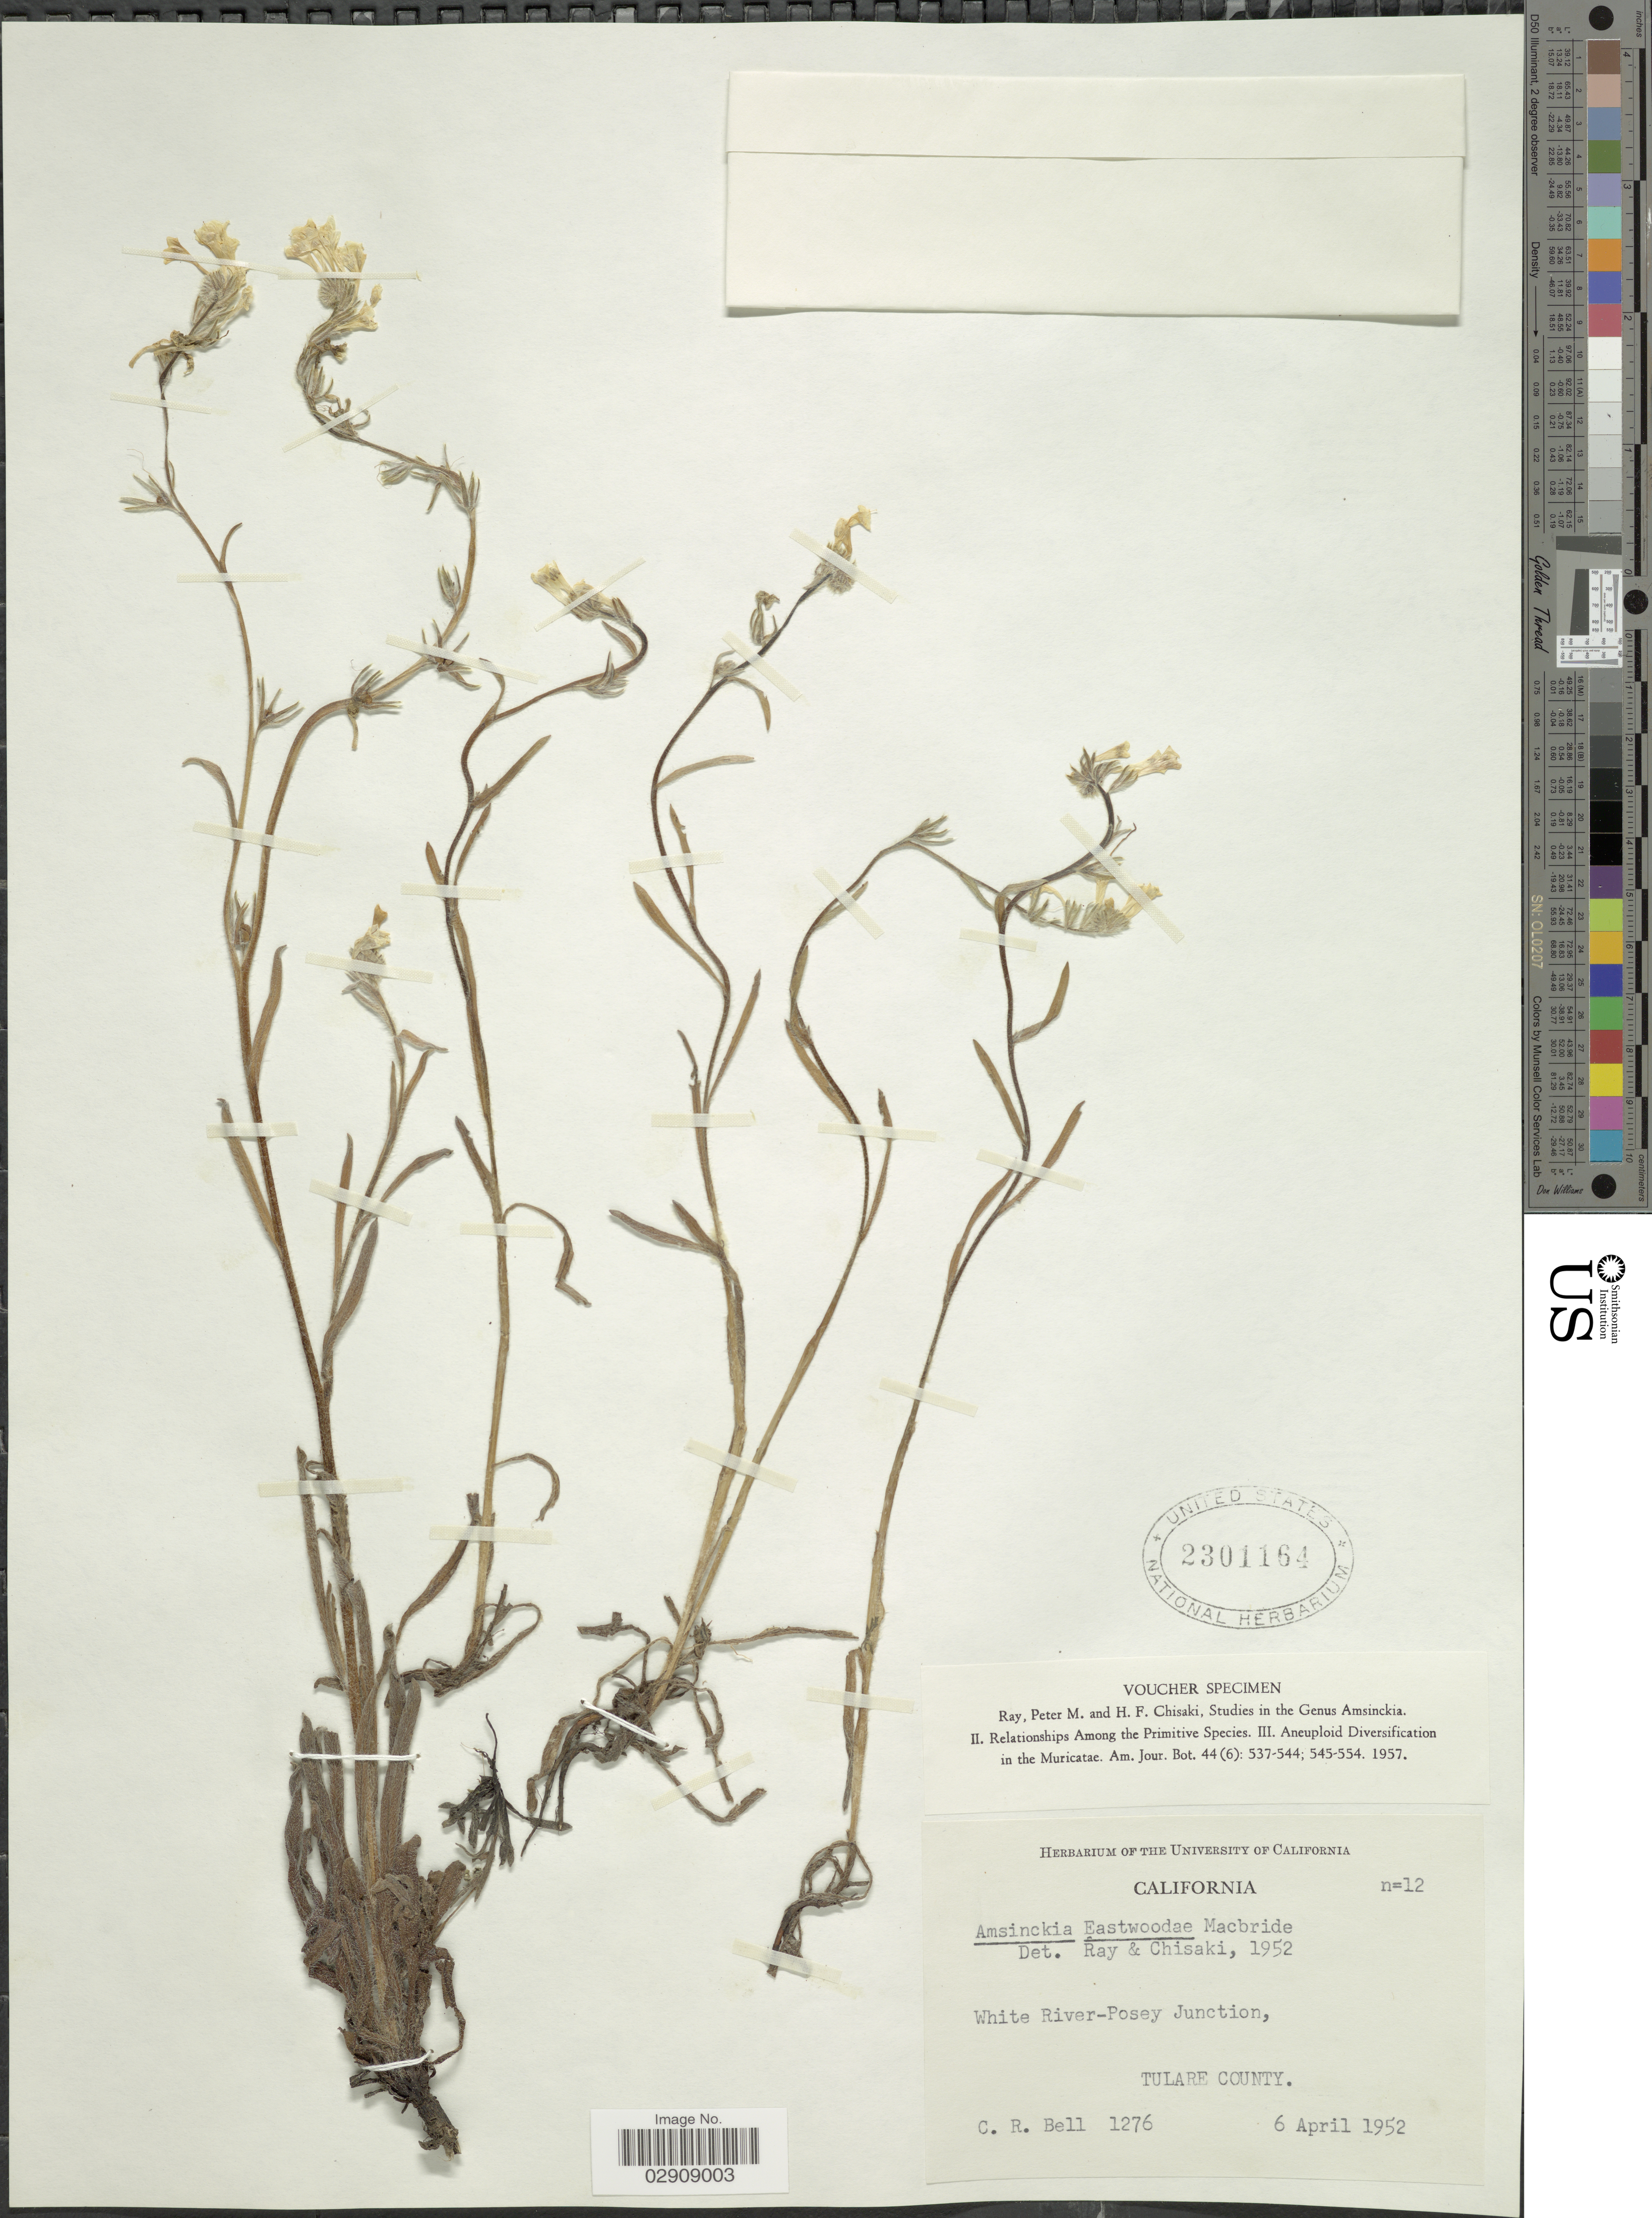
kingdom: Plantae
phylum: Tracheophyta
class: Magnoliopsida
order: Boraginales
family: Boraginaceae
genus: Amsinckia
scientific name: Amsinckia eastwoodiae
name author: J.F. Macbr.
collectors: C. R. Bell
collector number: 1276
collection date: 1952-04-06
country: United States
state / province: California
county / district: Tulare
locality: White River-Posey Junction, Tulare County. California.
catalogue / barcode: US 2301164